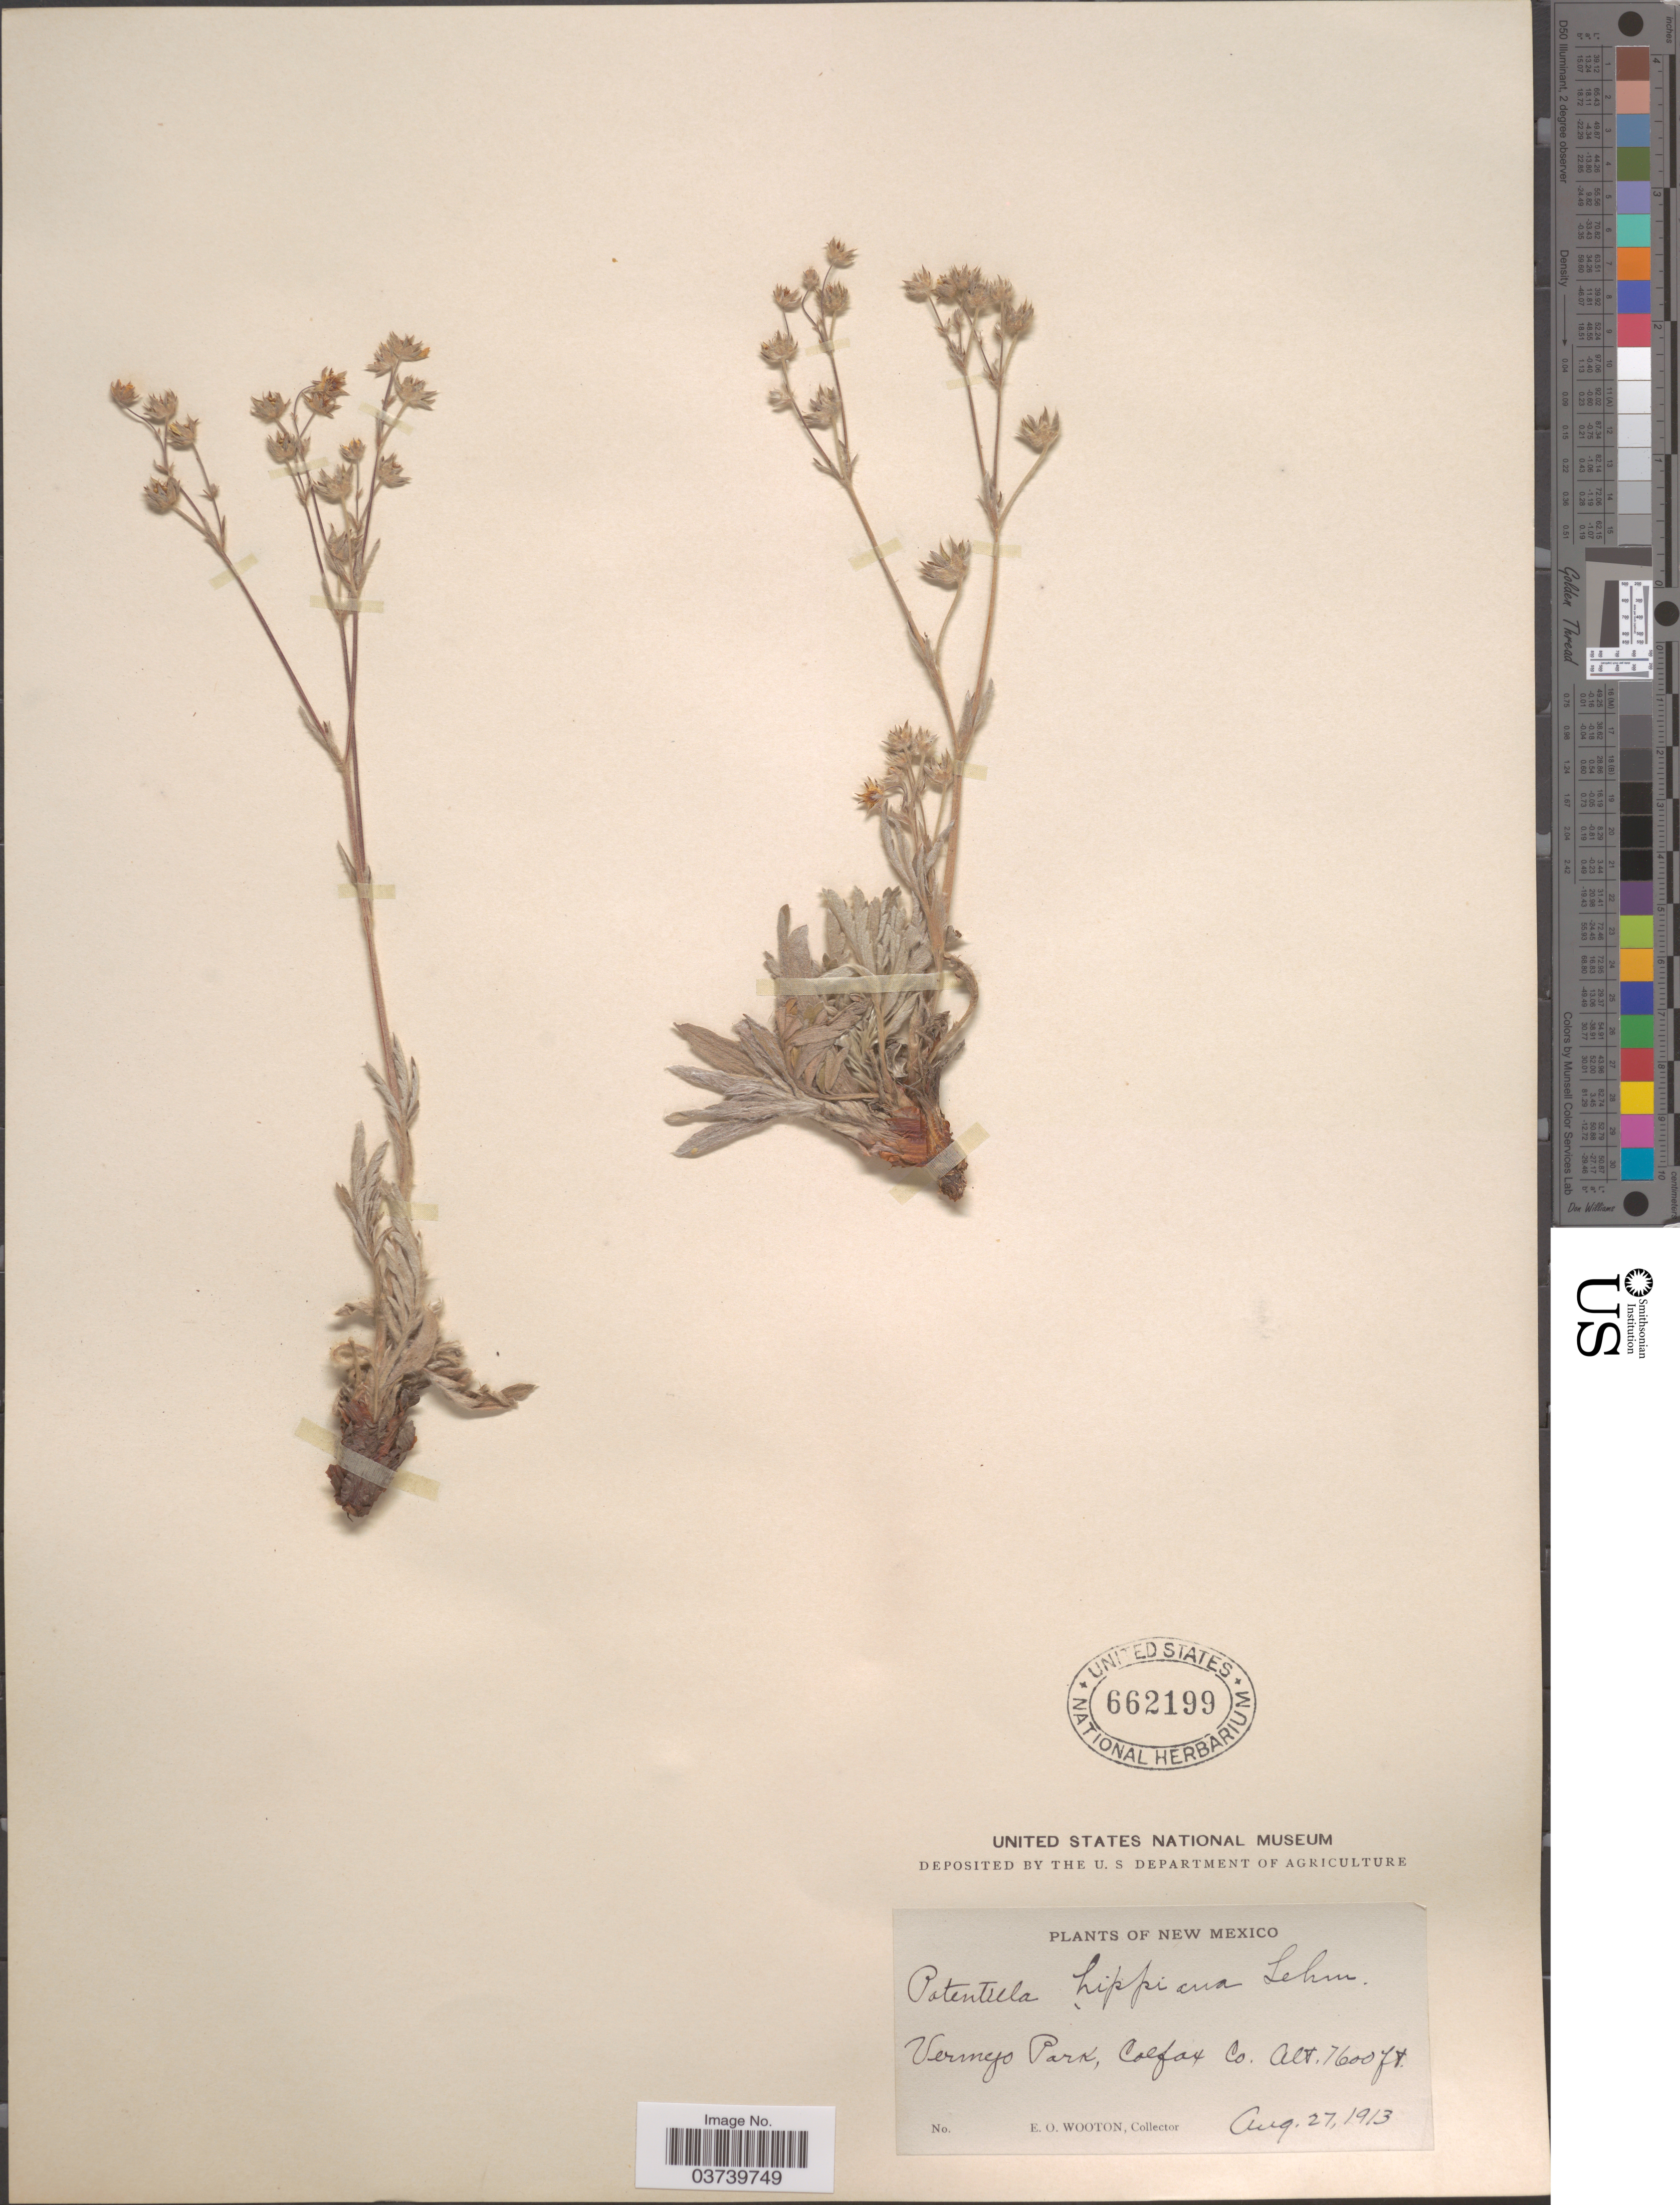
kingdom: Plantae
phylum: Tracheophyta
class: Magnoliopsida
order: Rosales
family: Rosaceae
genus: Potentilla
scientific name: Potentilla hippiana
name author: Lehm.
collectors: E. O. Wooton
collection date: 1913-08-27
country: United States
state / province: New Mexico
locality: Vermejo Park, Colfax Co.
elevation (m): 2316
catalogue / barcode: US 662199